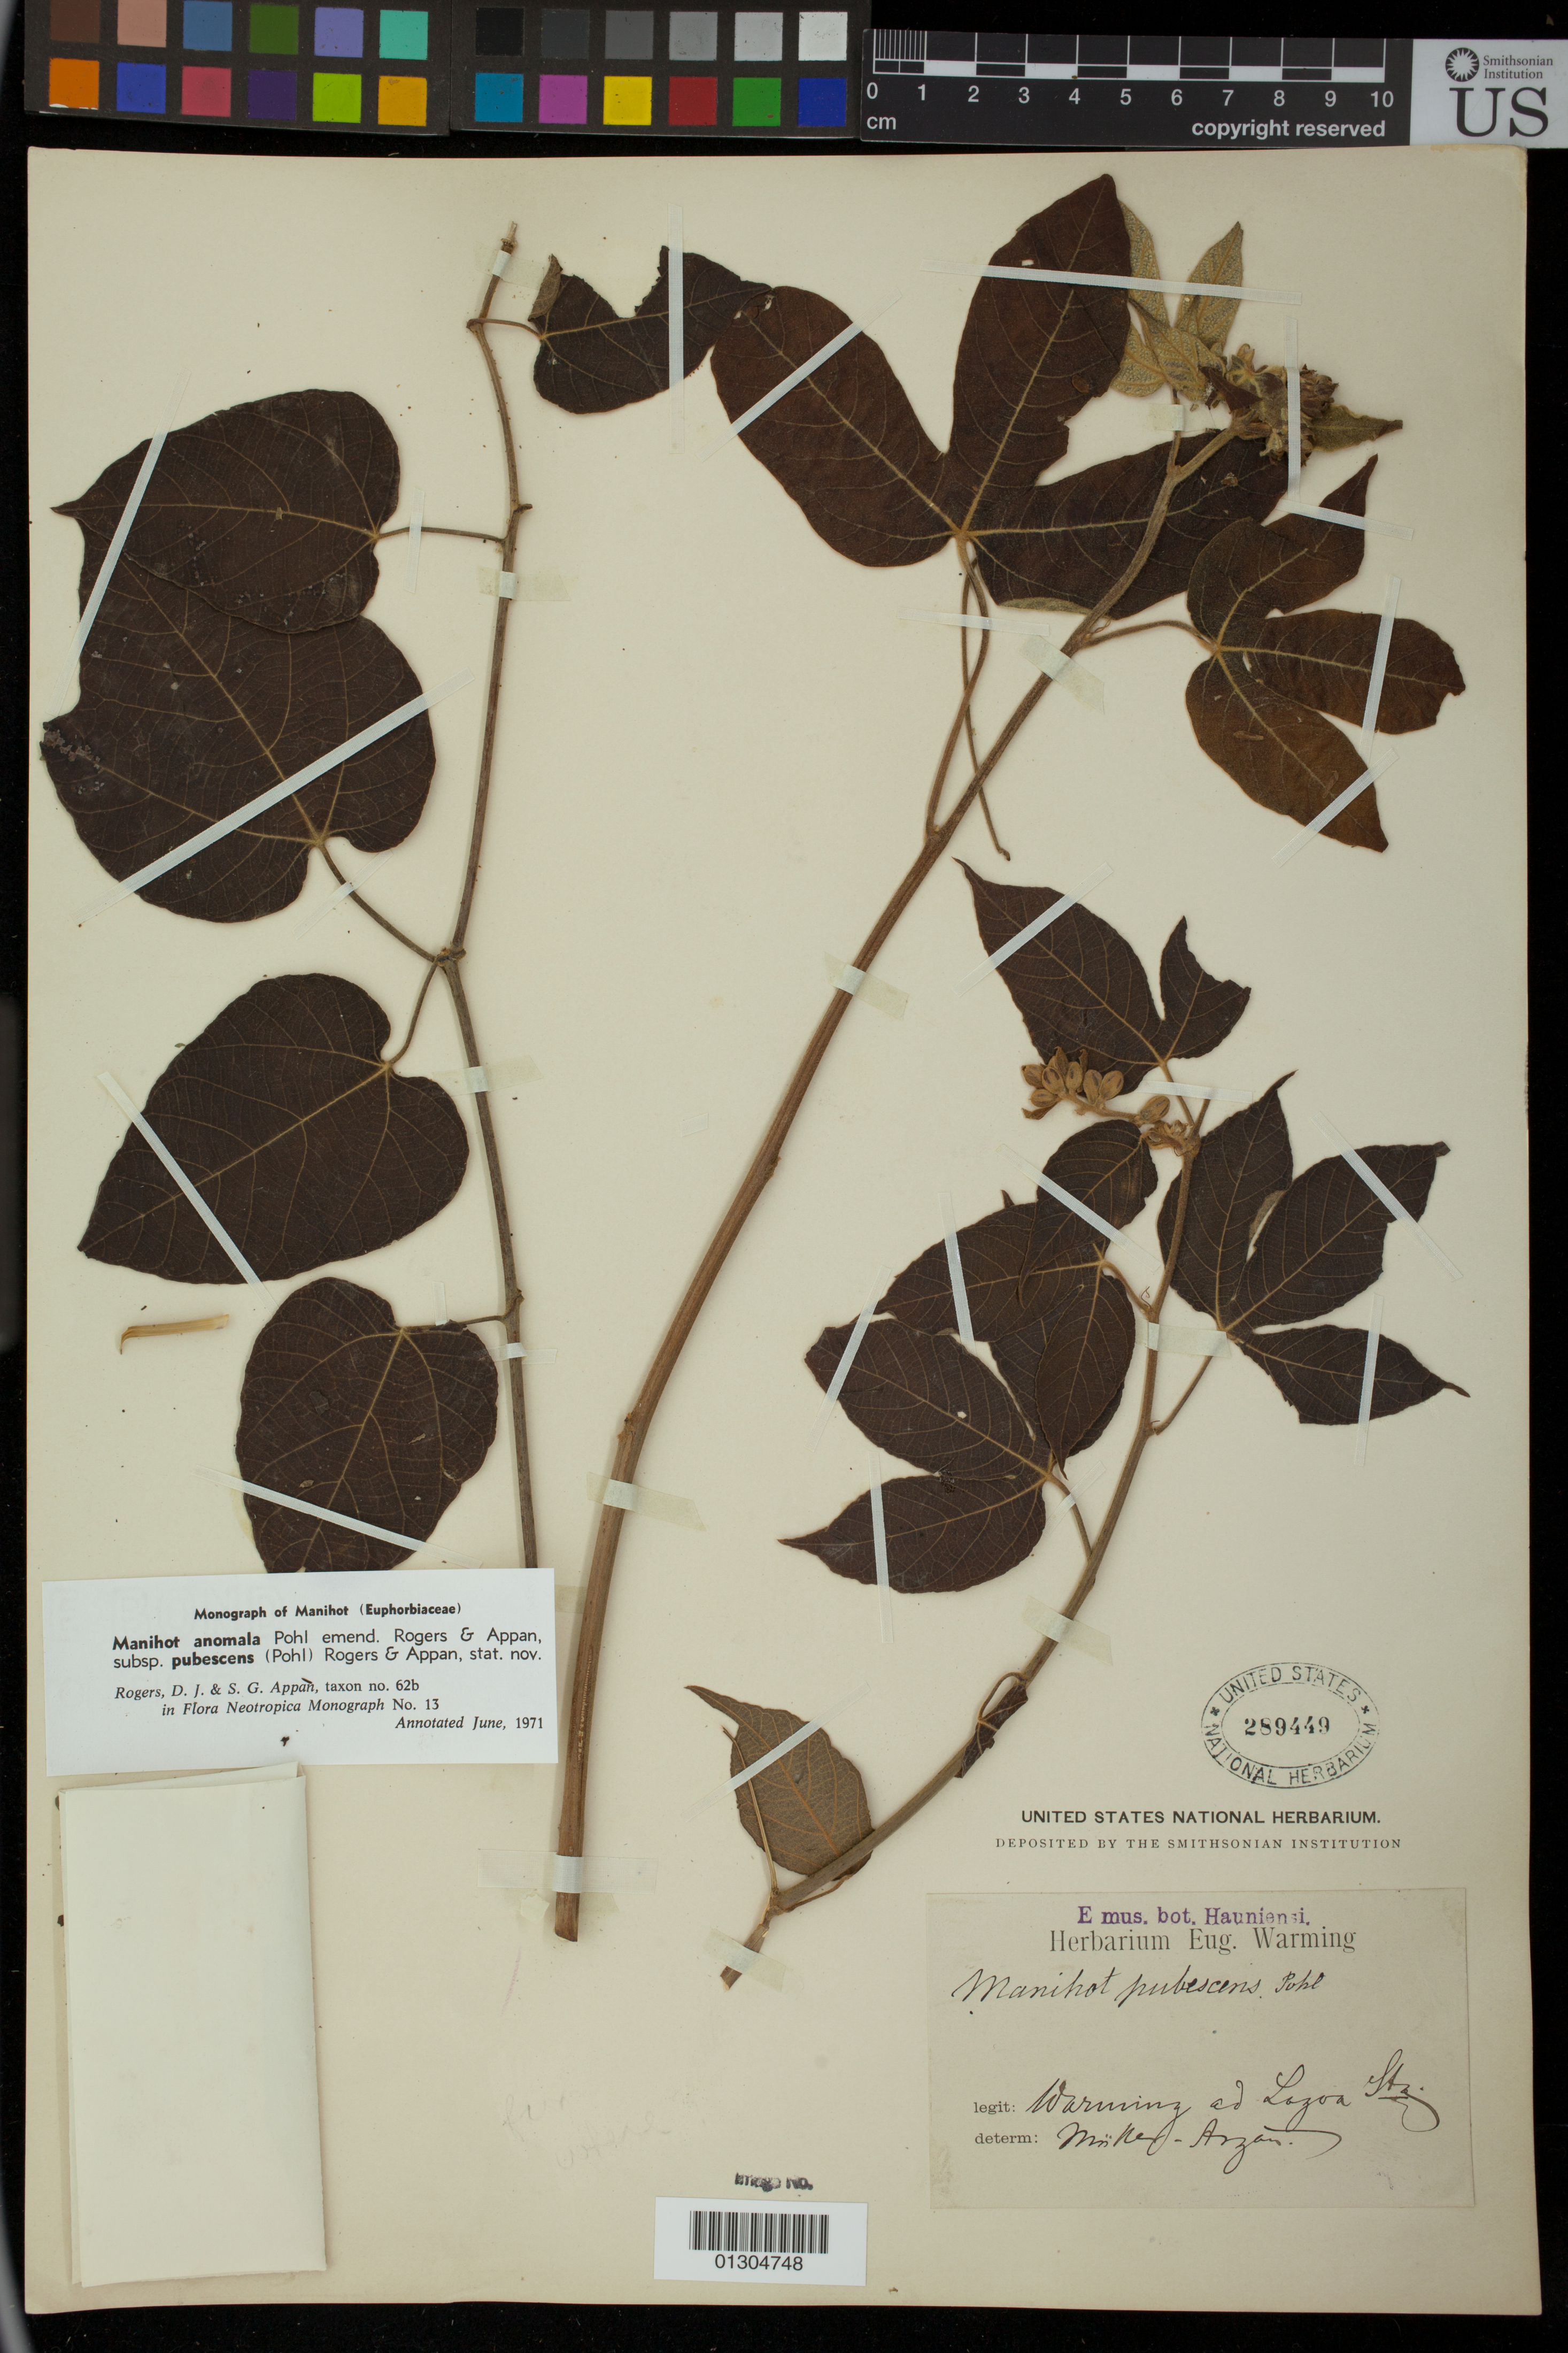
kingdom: Plantae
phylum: Tracheophyta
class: Magnoliopsida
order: Malpighiales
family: Euphorbiaceae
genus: Manihot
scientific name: Manihot anomala subsp. pubescens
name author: (Pohl) D.J. Rogers & Appan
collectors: E. Warming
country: Brazil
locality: Lagoa Santa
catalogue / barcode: US 289449